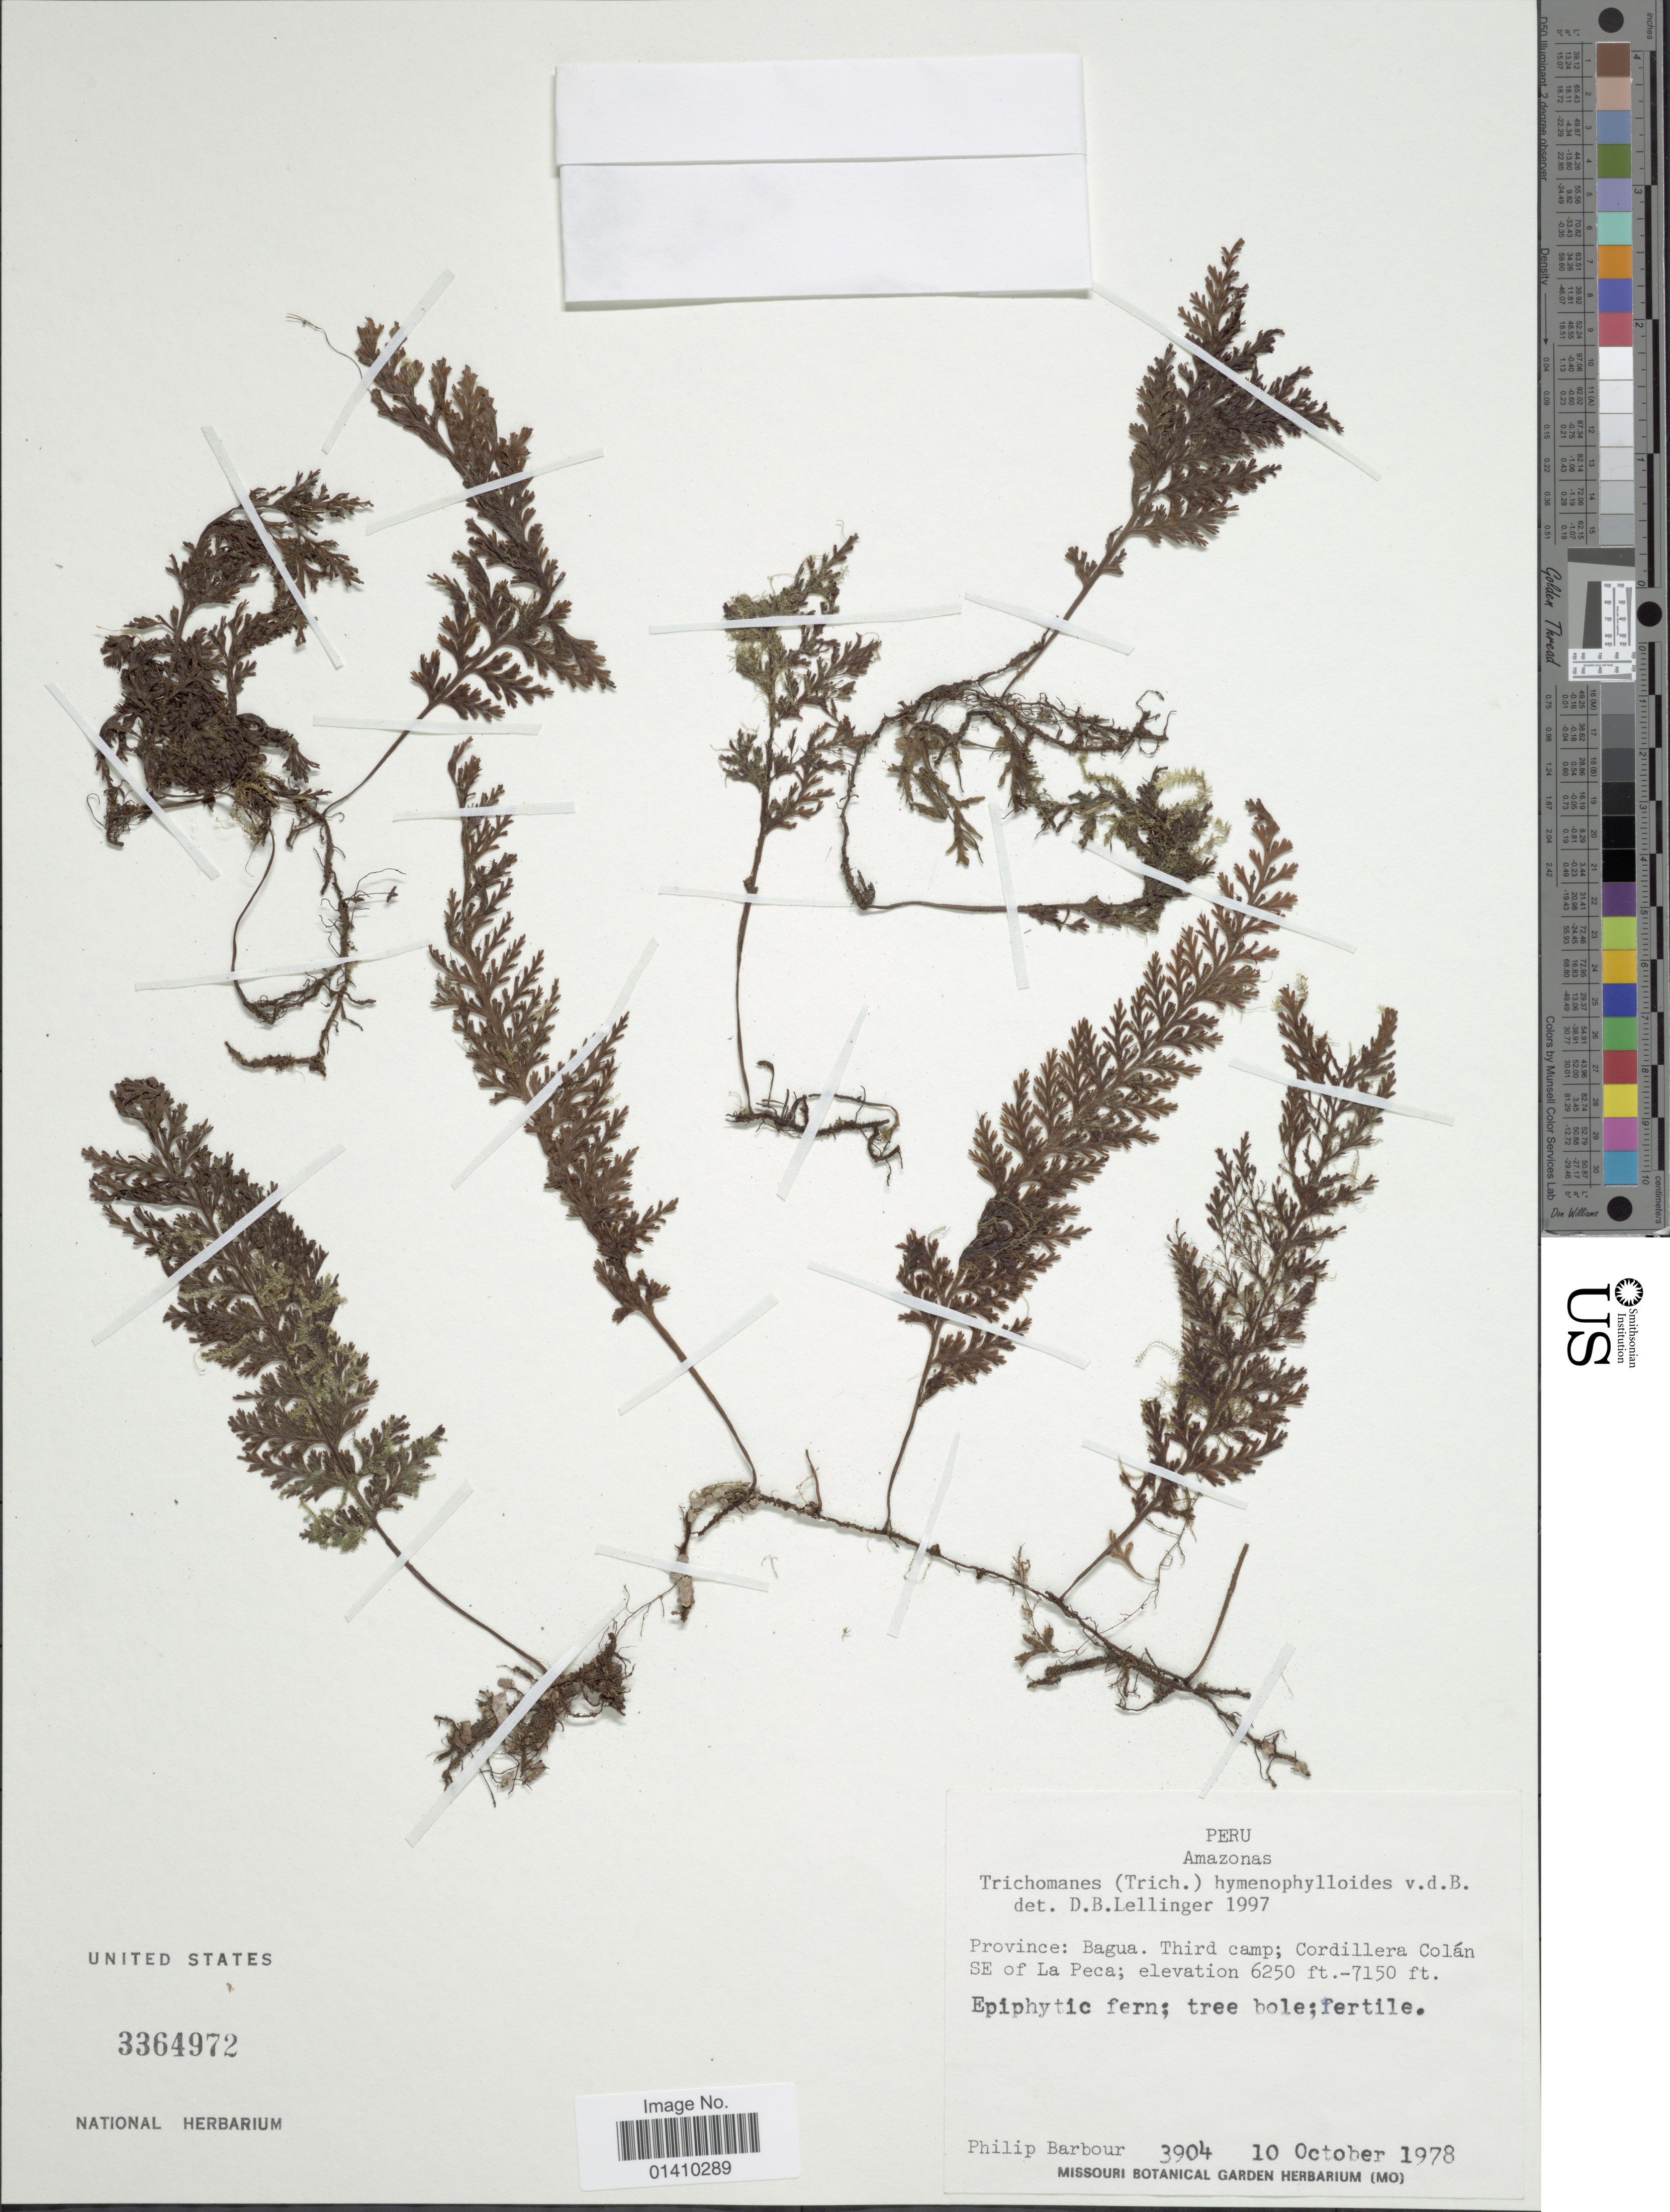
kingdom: Plantae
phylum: Tracheophyta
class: Polypodiopsida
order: Hymenophyllales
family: Hymenophyllaceae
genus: Polyphlebium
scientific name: Polyphlebium hymenophylloides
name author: (Bosch) Ebihara & Dubuisson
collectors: P. Barbour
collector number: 3904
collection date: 1978-10-10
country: Peru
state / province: Amazonas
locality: Bagua. Third camp; Cordillera Colan SE of La Peca.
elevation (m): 1905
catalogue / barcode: US 3364972